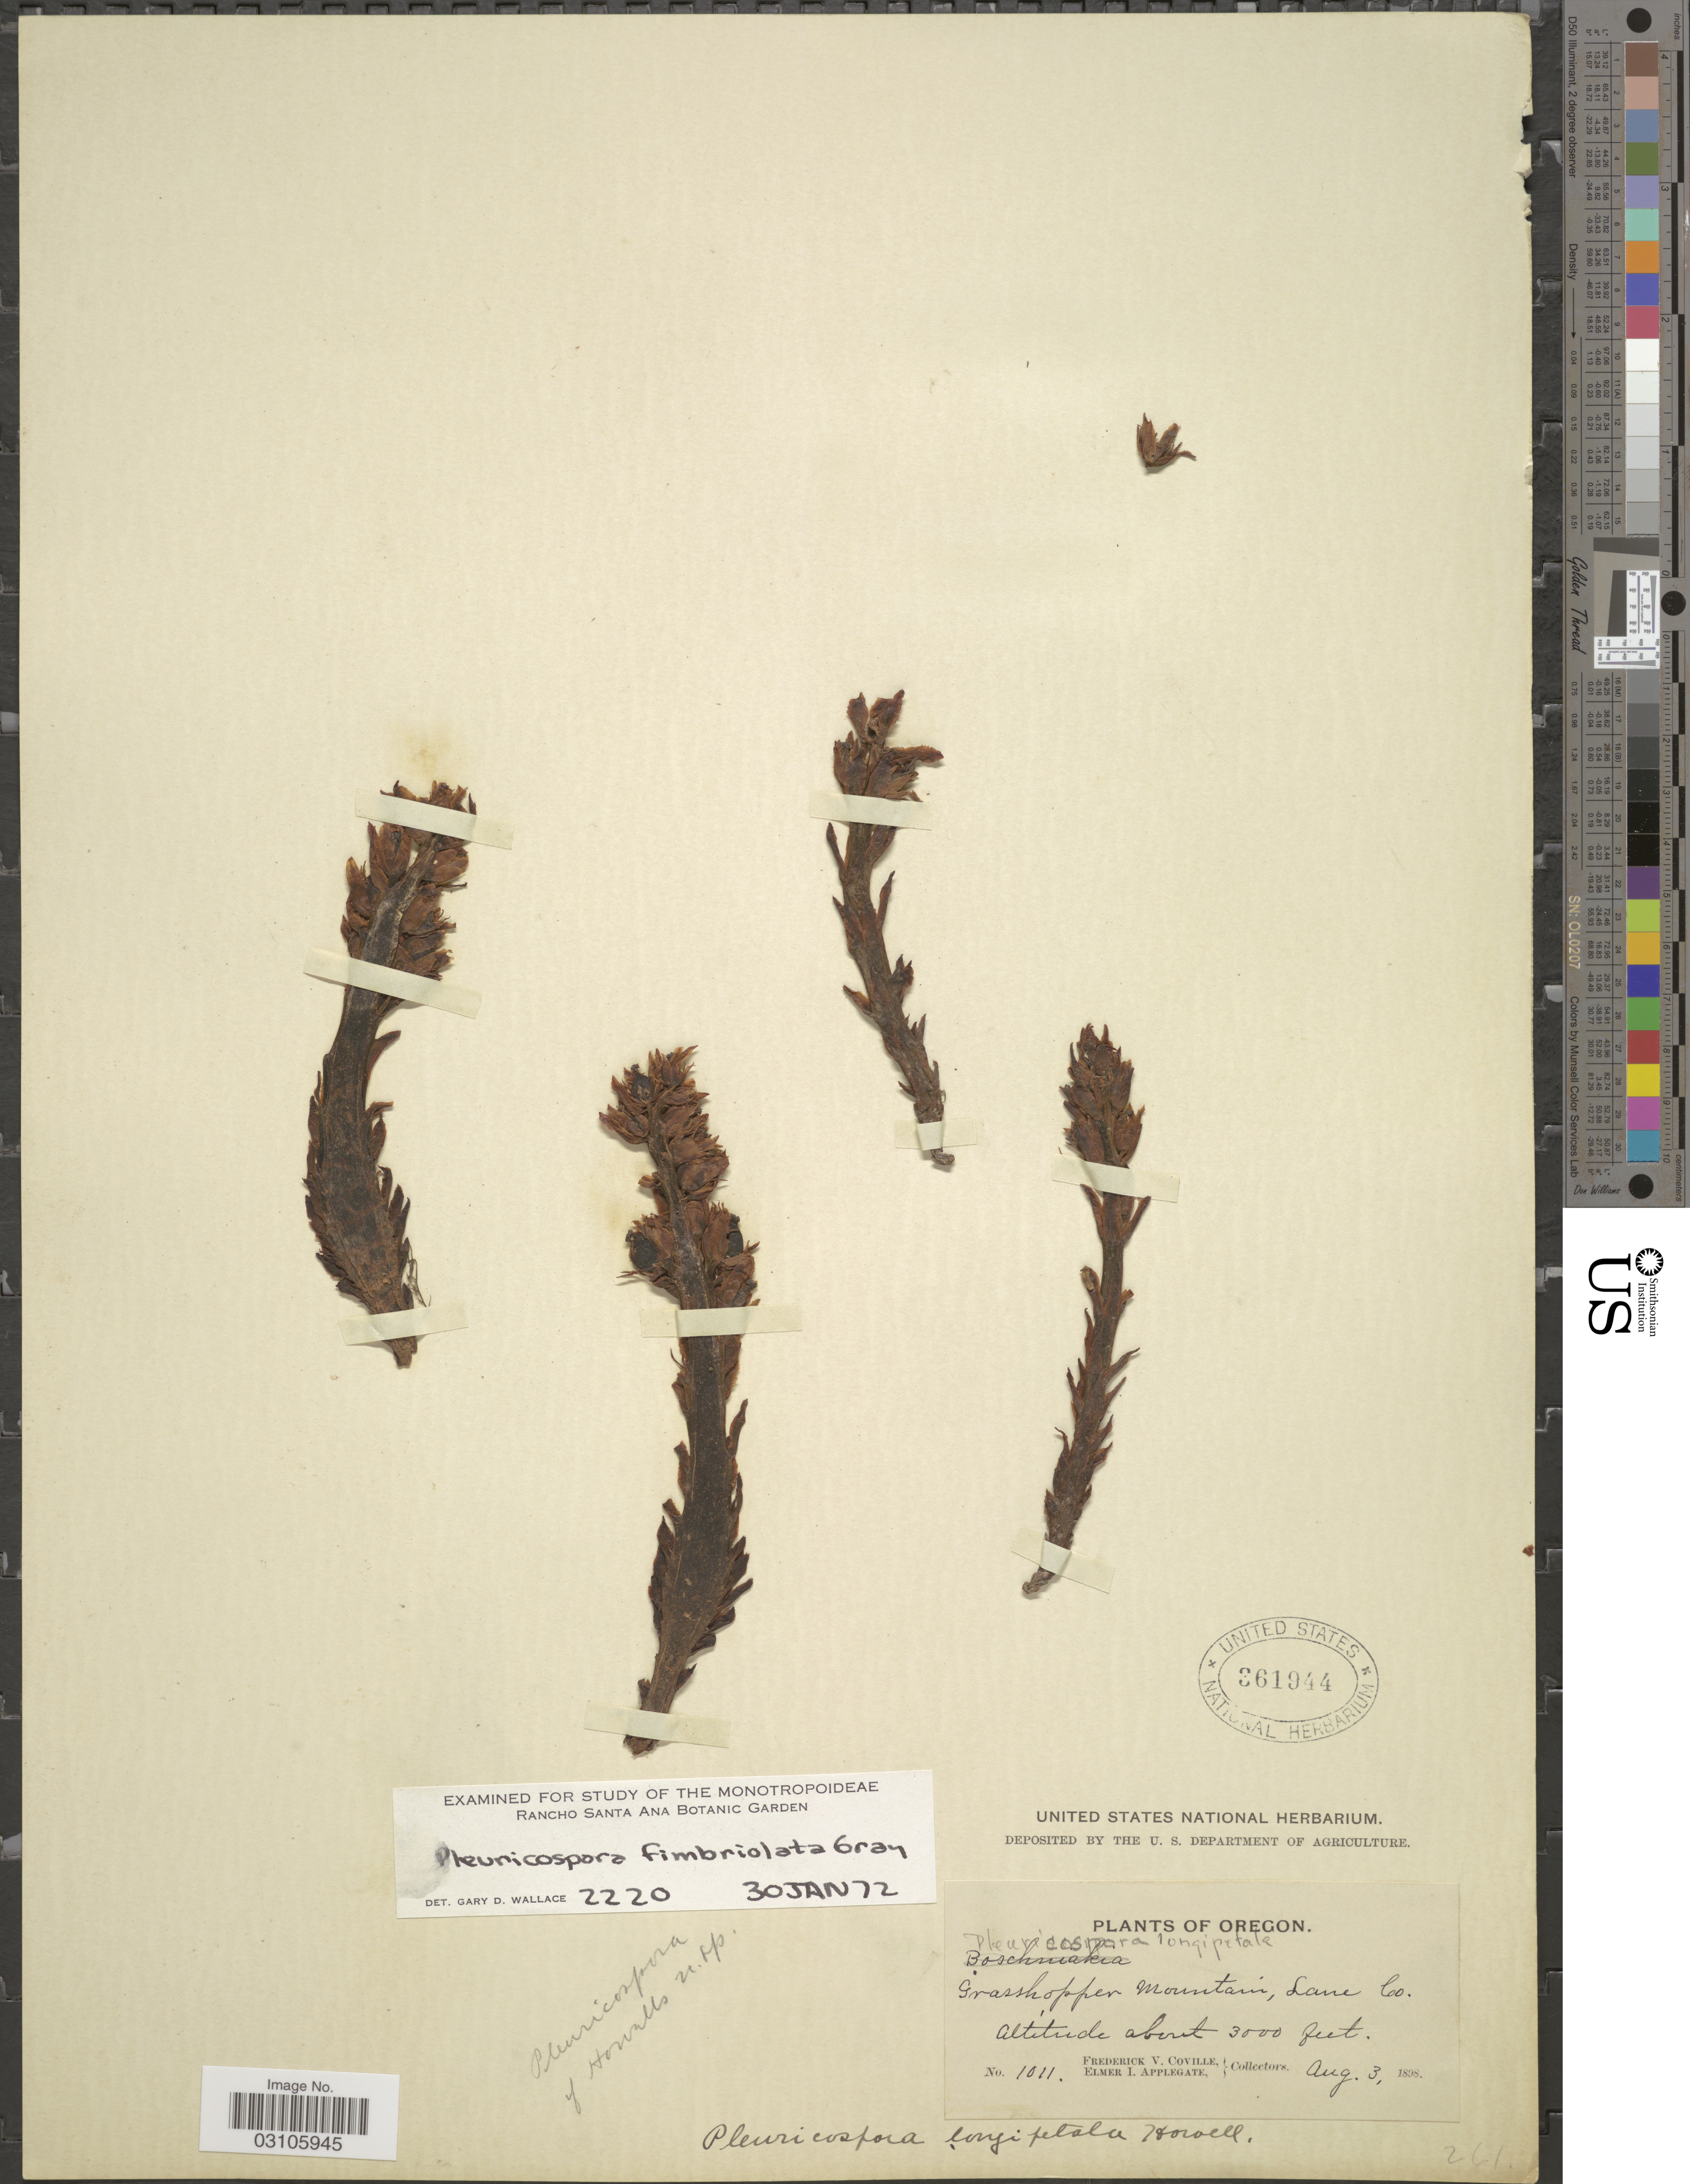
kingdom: Plantae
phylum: Tracheophyta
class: Magnoliopsida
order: Ericales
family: Ericaceae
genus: Pleuricospora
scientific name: Pleuricospora sp.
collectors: F. V. Coville & E. I. Applegate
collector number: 1011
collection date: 1898-08-03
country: United States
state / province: Oregon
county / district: Lane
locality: Grasshopper Mountain, Lane Co.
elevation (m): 914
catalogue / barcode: US 361944